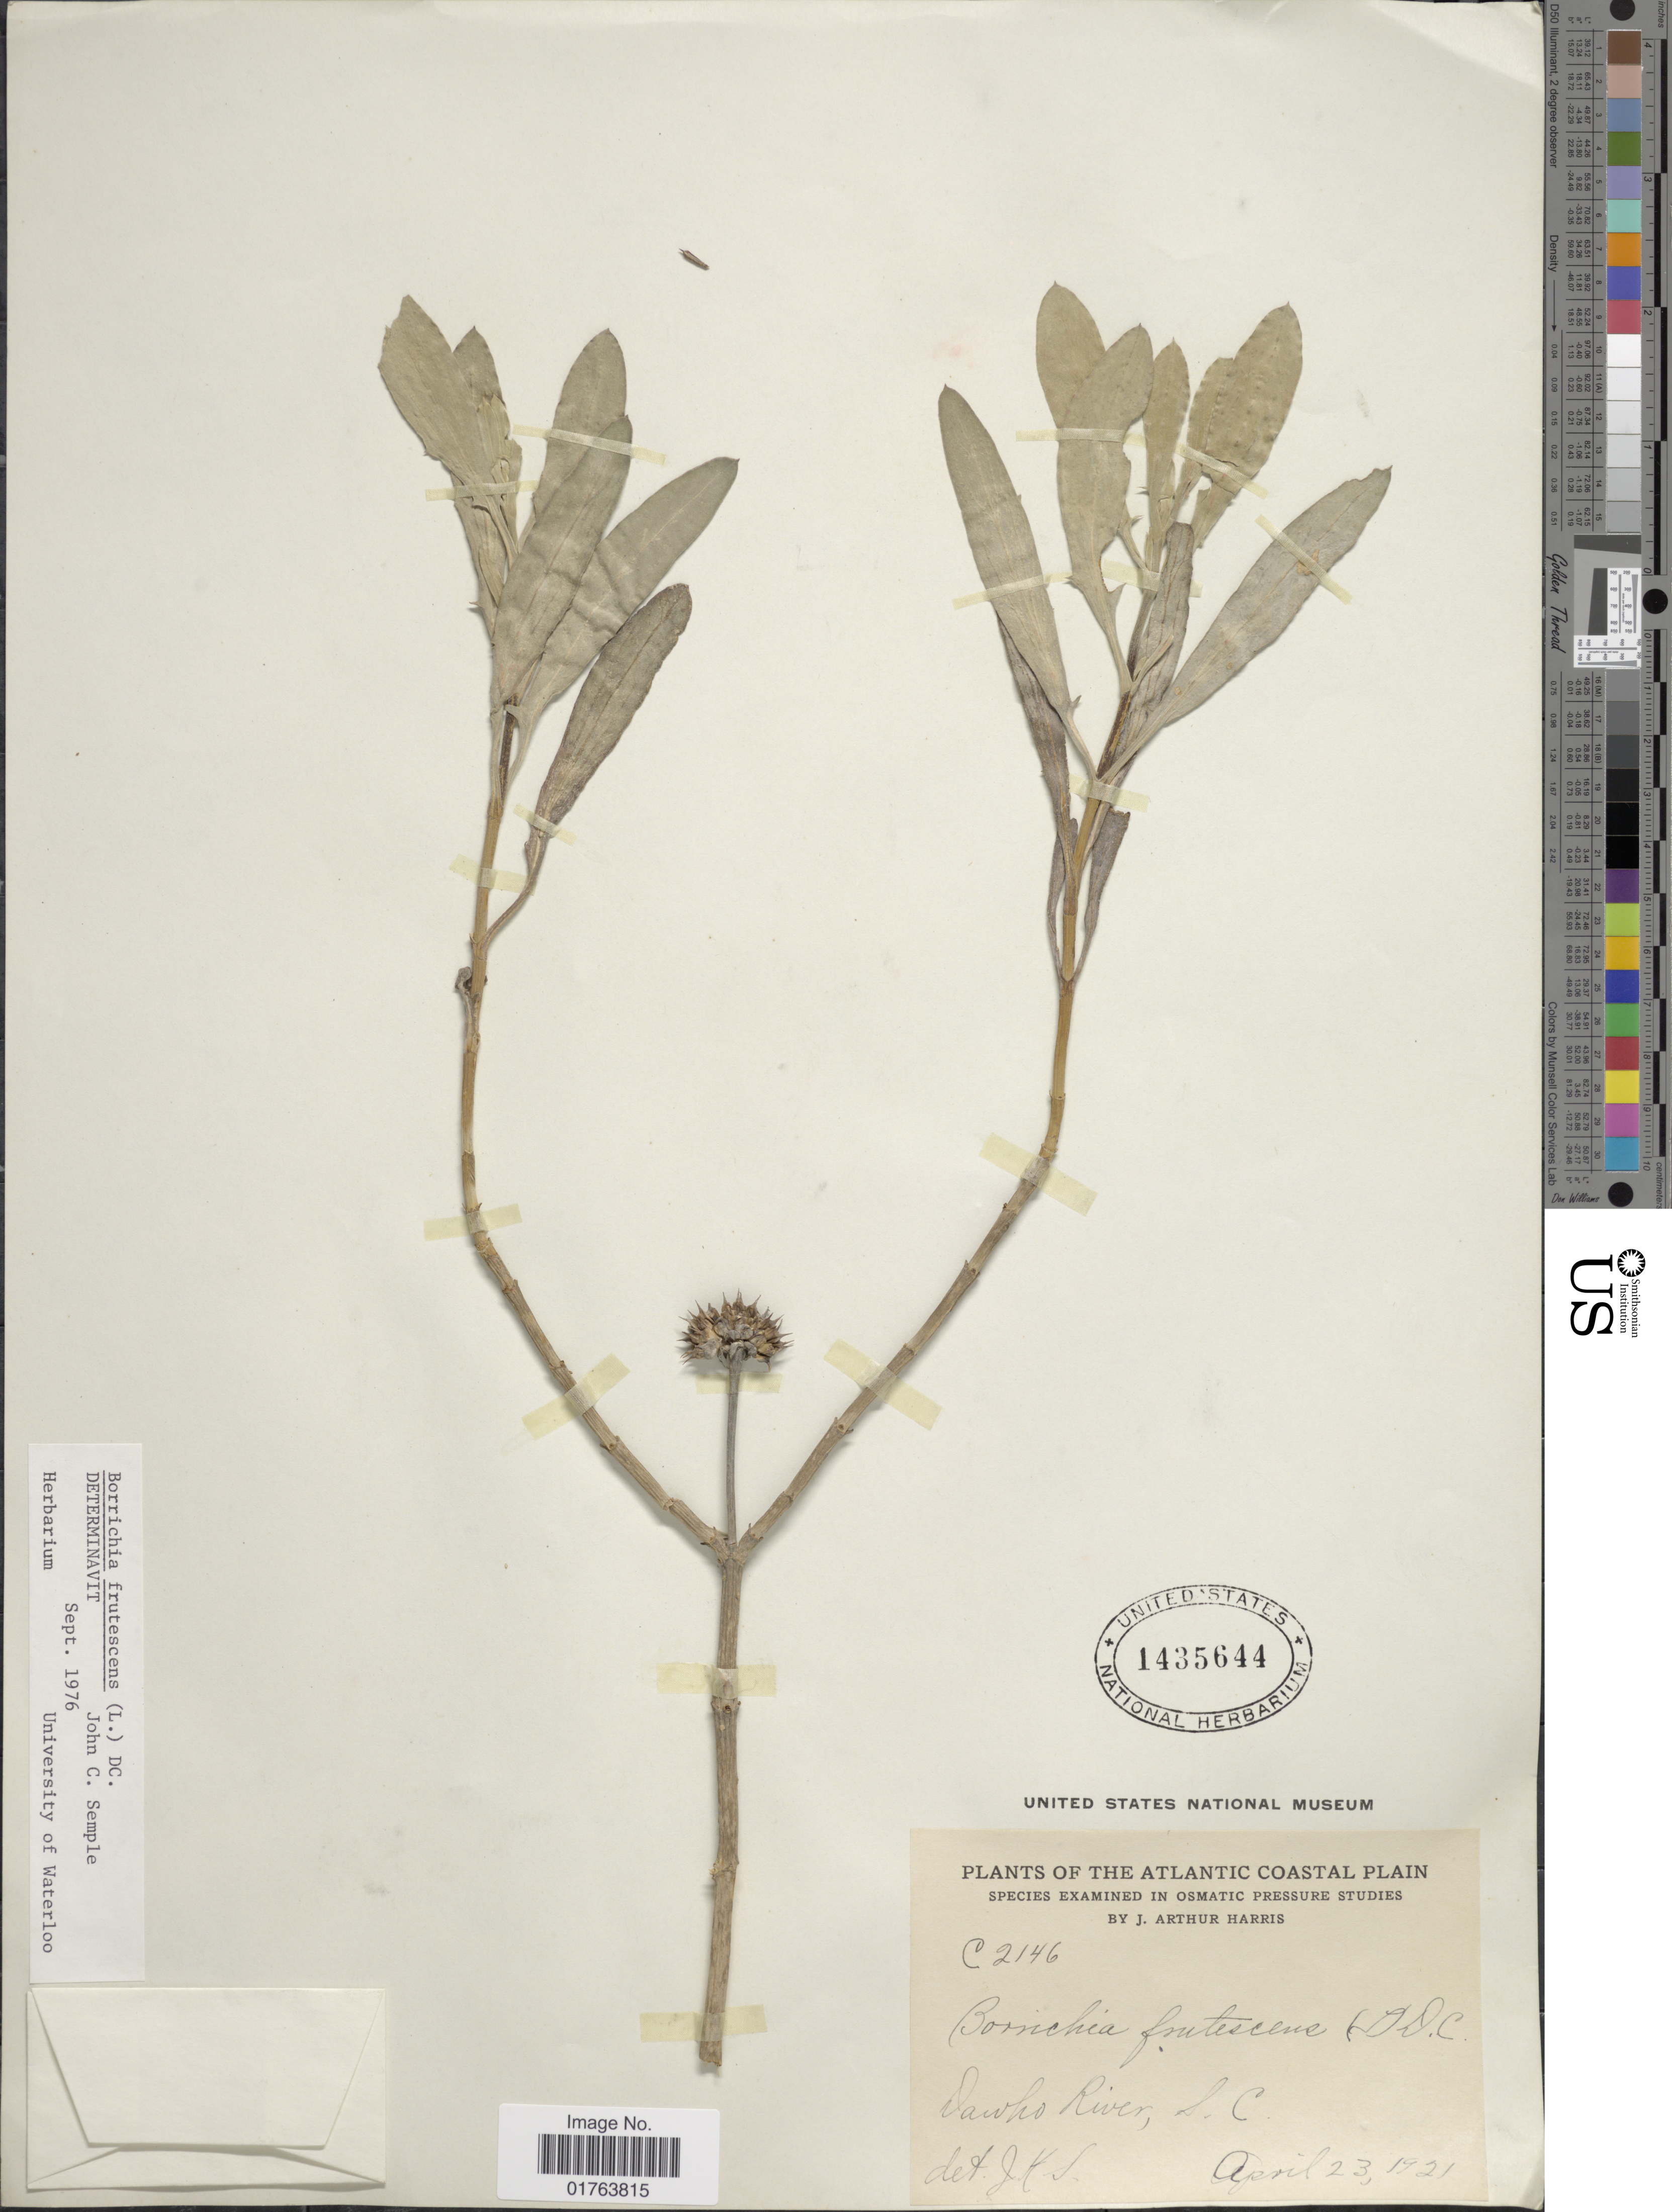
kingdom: Plantae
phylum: Tracheophyta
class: Magnoliopsida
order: Asterales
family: Asteraceae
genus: Borrichia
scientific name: Borrichia frutescens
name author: (L.) DC.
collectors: J. A. Harris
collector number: C2146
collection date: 1921-04-23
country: United States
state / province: South Carolina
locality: Atlantic Coastal Plain, Dawho River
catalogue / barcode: US 1435644